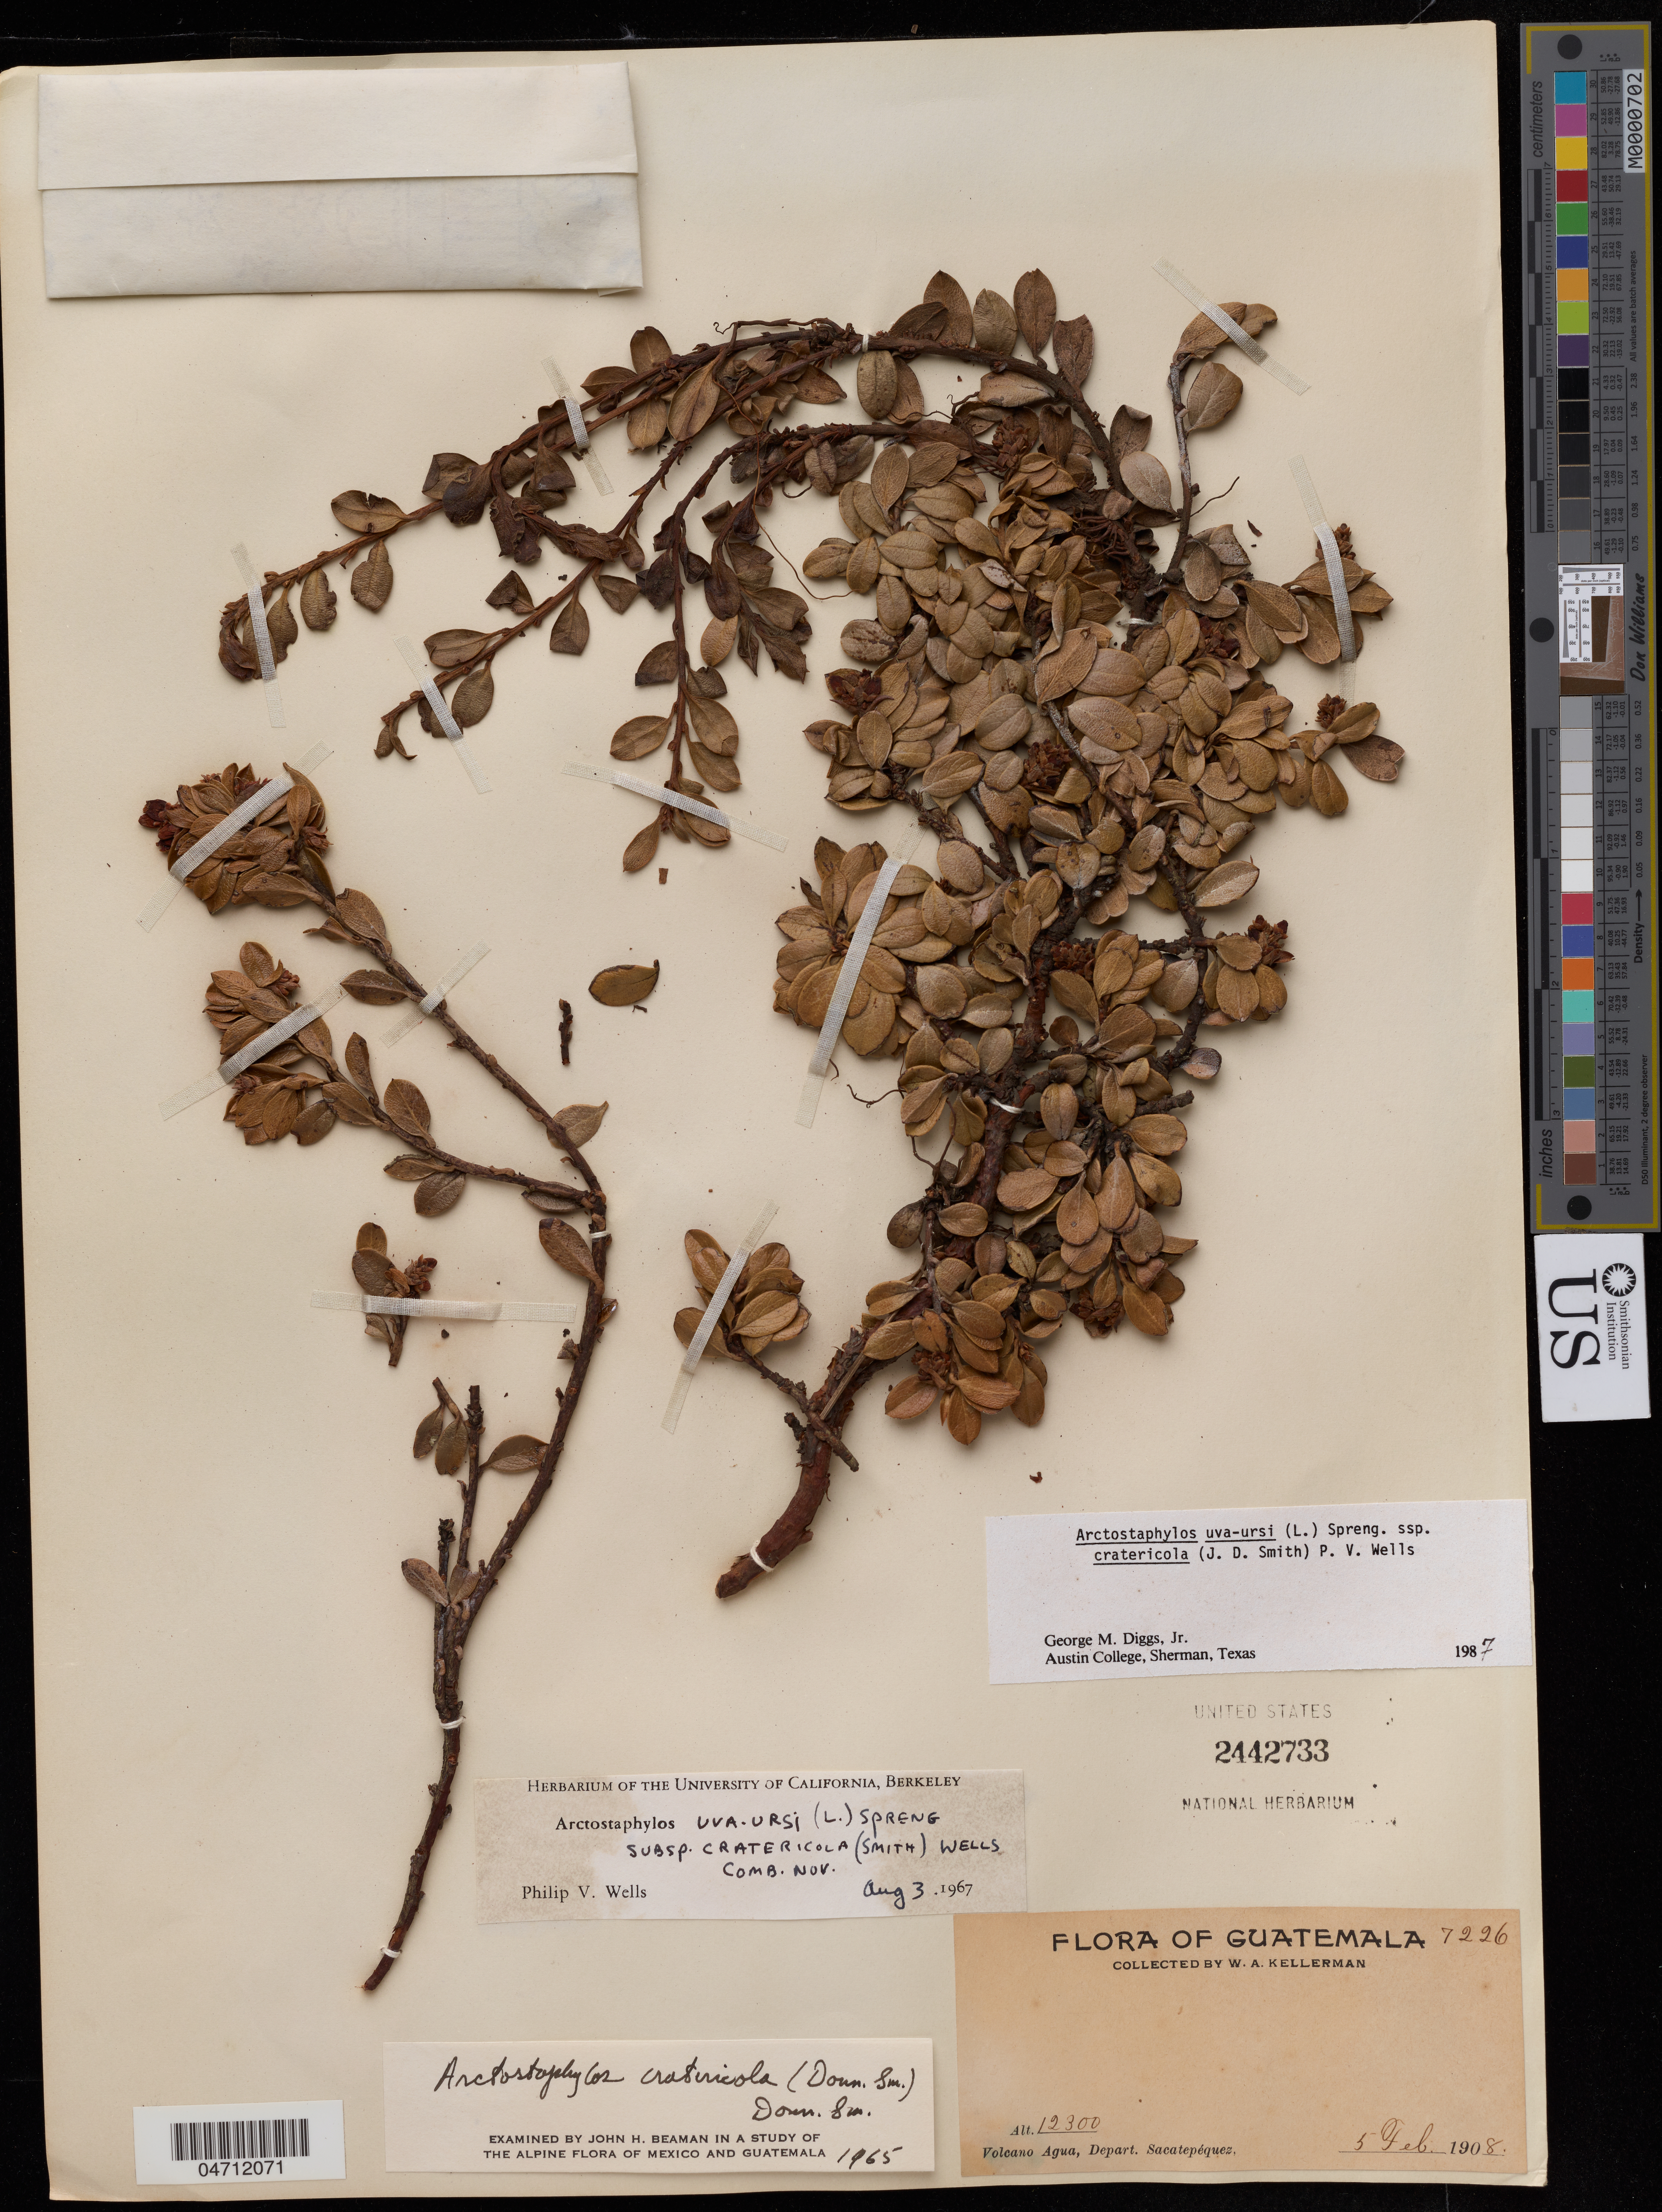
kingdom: Plantae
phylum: Tracheophyta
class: Magnoliopsida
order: Ericales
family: Ericaceae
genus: Arctostaphylos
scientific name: Arctostaphylos uva-ursi subsp. cratericola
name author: (Donn. Sm.) P.V. Wells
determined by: Diggs, George Minor, Jr.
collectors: W. Kellerman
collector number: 12300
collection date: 1908-02-05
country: Guatemala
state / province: Sacatepéquez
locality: Volcano Agua.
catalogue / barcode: US 2442733